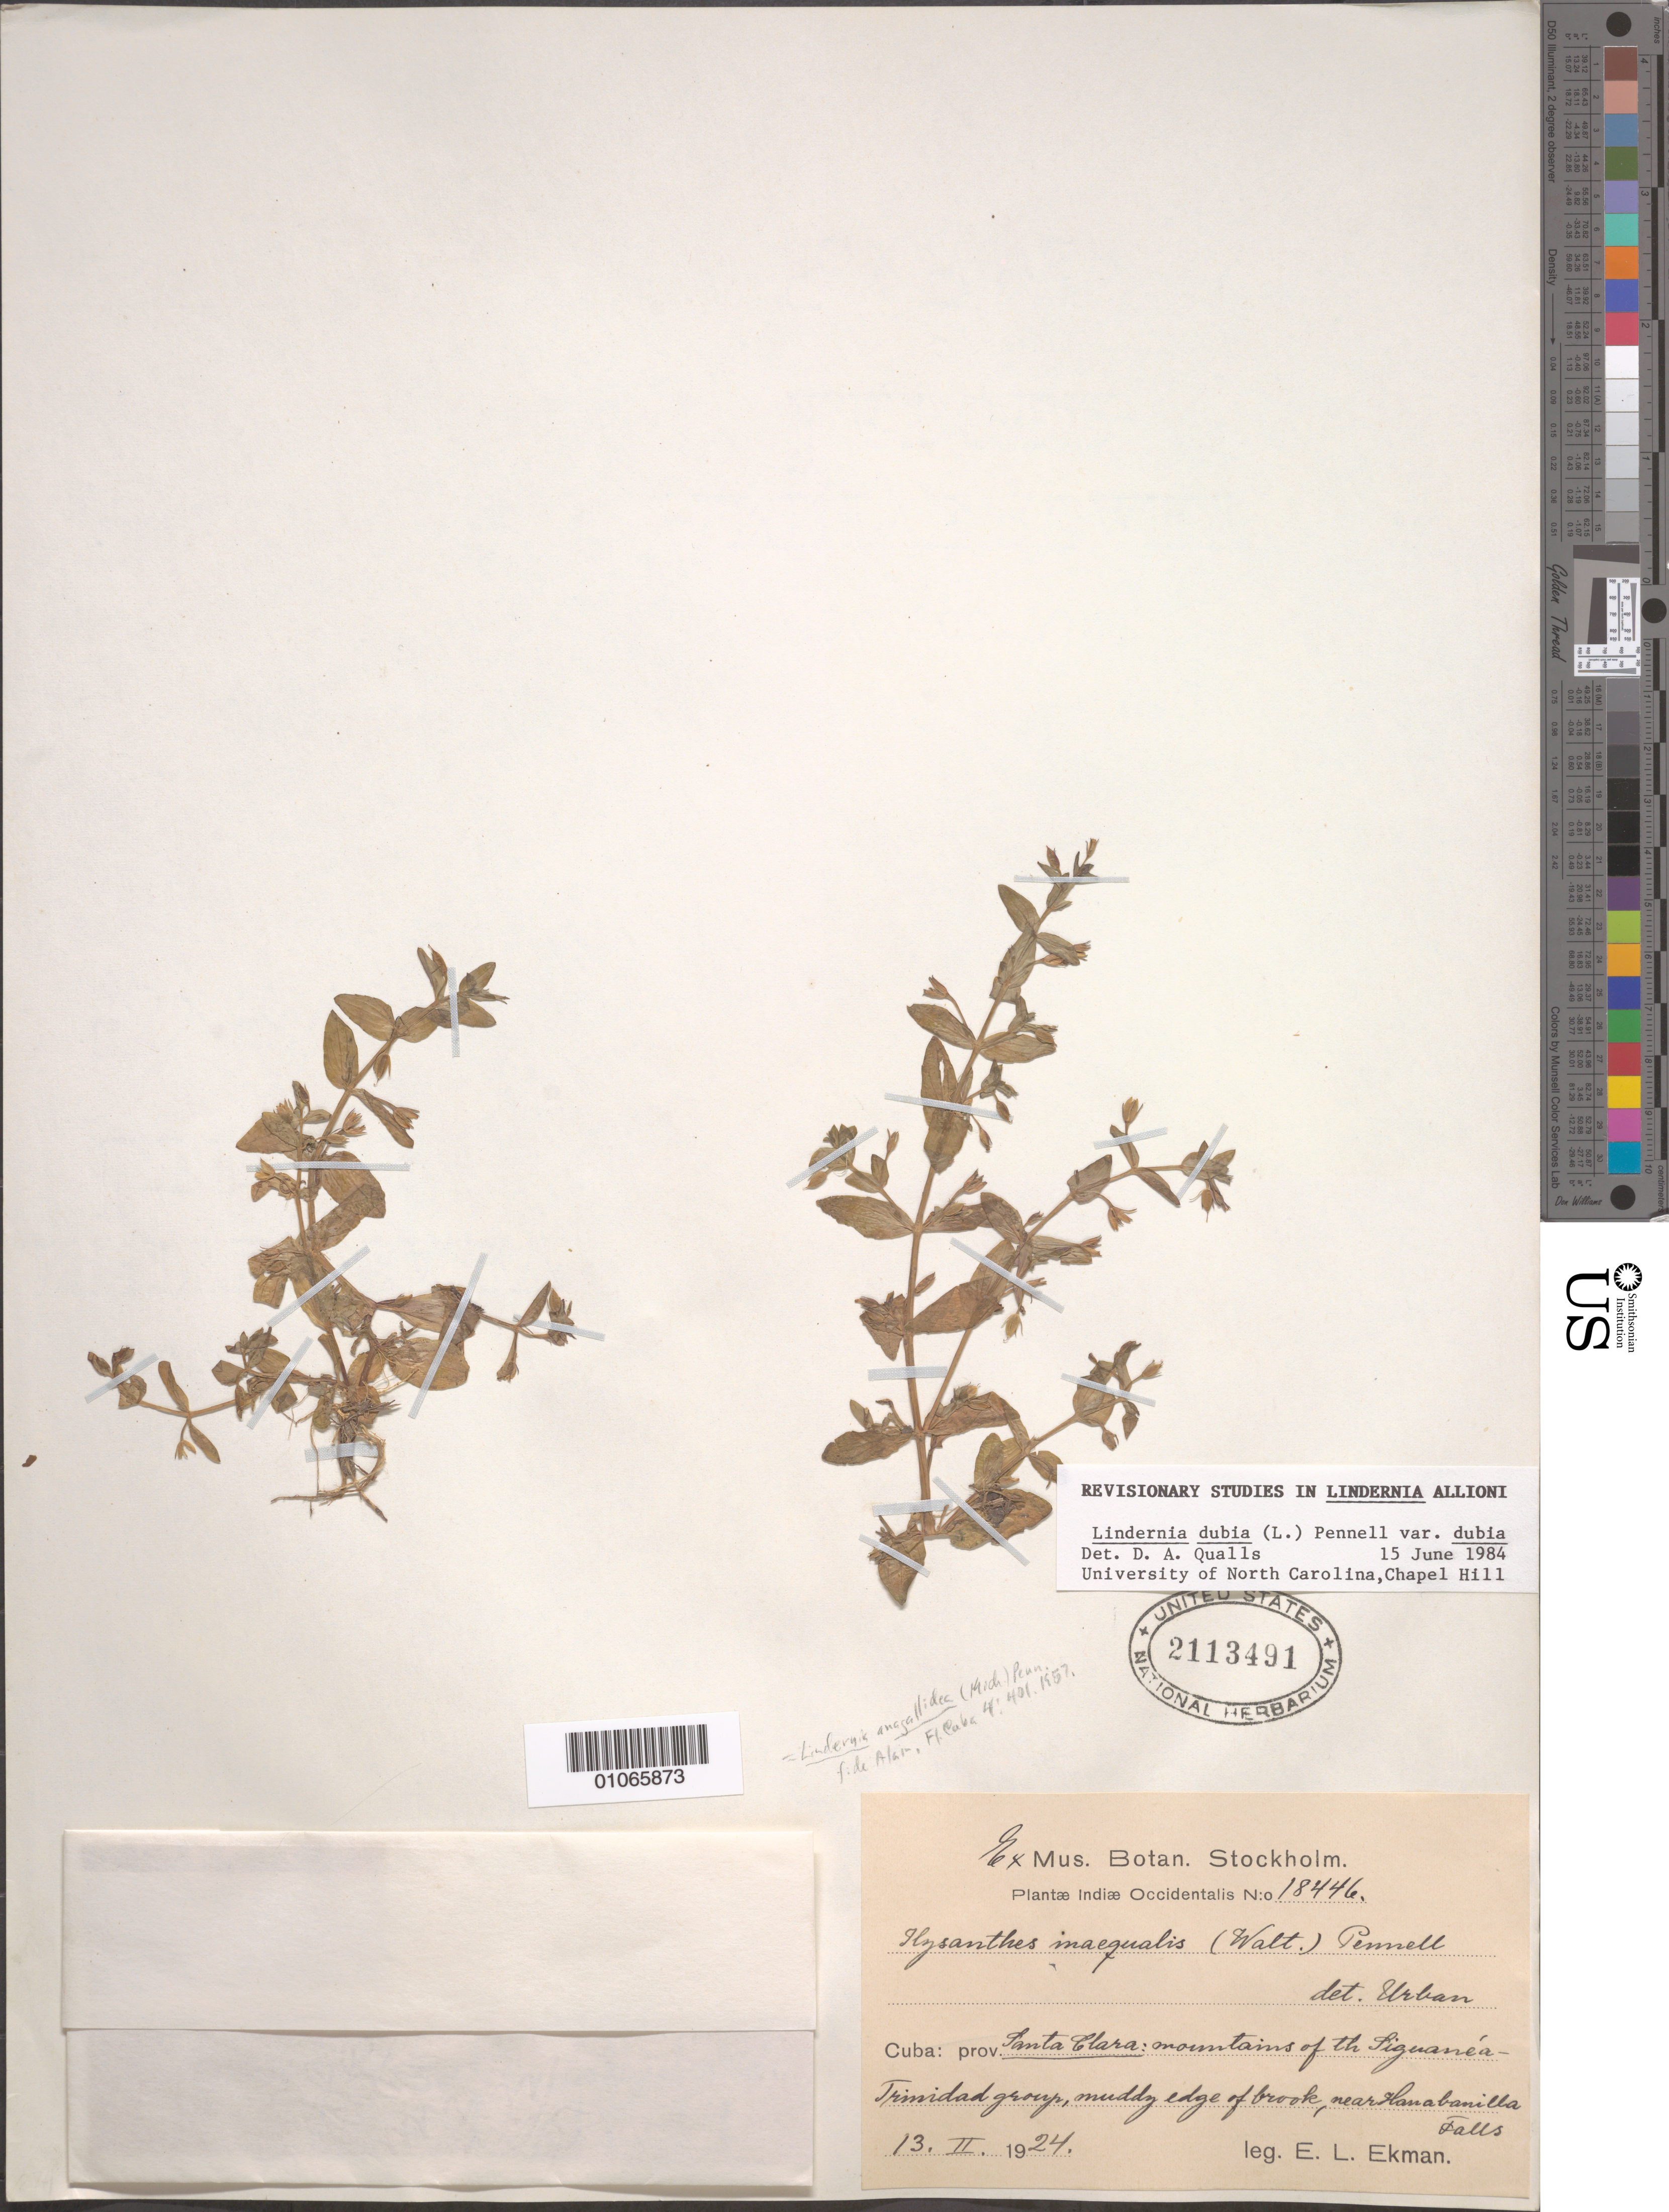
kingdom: Plantae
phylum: Tracheophyta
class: Magnoliopsida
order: Lamiales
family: Linderniaceae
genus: Lindernia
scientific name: Lindernia dubia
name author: (L.) Pennell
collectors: E. L. Ekman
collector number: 18446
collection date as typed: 13 Feb 1924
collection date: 1924-02-13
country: Cuba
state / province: Villa Clara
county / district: Santa Clara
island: Cuba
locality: Mountains of the Liguanea-Trinidad group, muddy edge of brook, near Hanabanilla Falls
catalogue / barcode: US 2113491